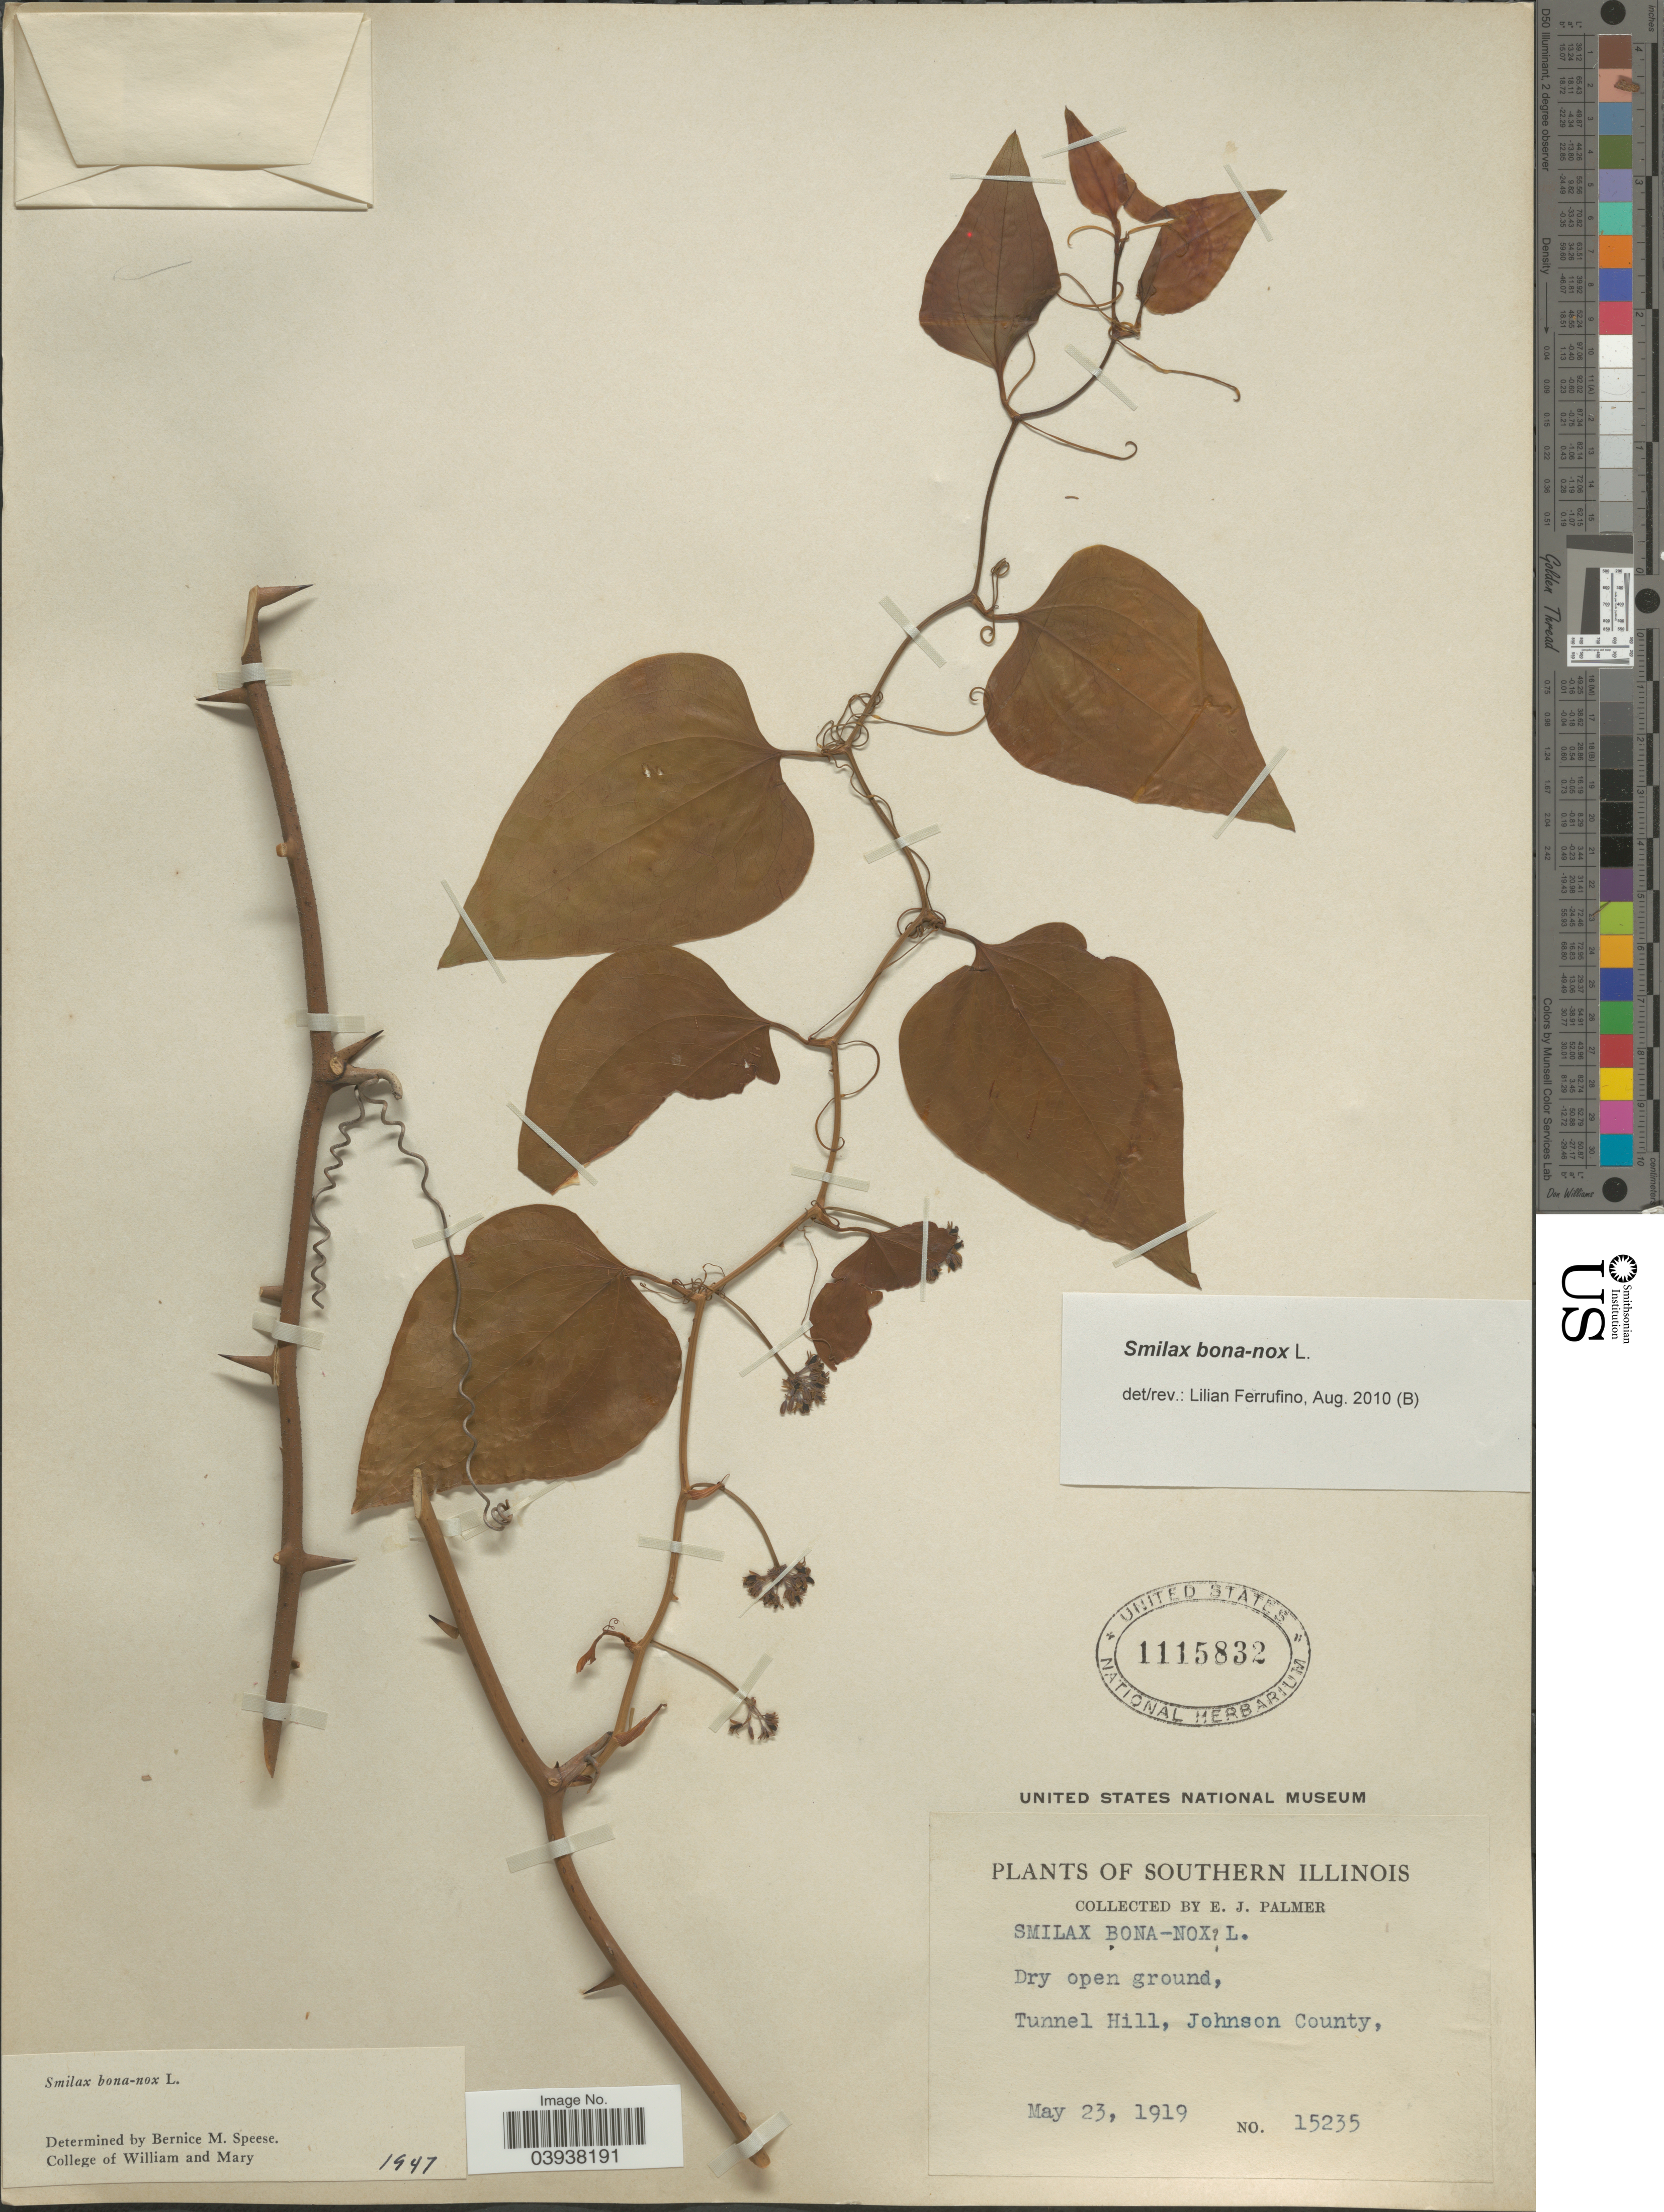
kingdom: Plantae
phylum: Tracheophyta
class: Liliopsida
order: Liliales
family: Smilacaceae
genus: Smilax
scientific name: Smilax bona-nox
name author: L.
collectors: E. J. Palmer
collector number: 15235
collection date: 1919-05-23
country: United States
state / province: Illinois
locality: Southern Illinois. Dry open ground, Tunnel Hill, Johnson County.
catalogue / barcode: US 1115832